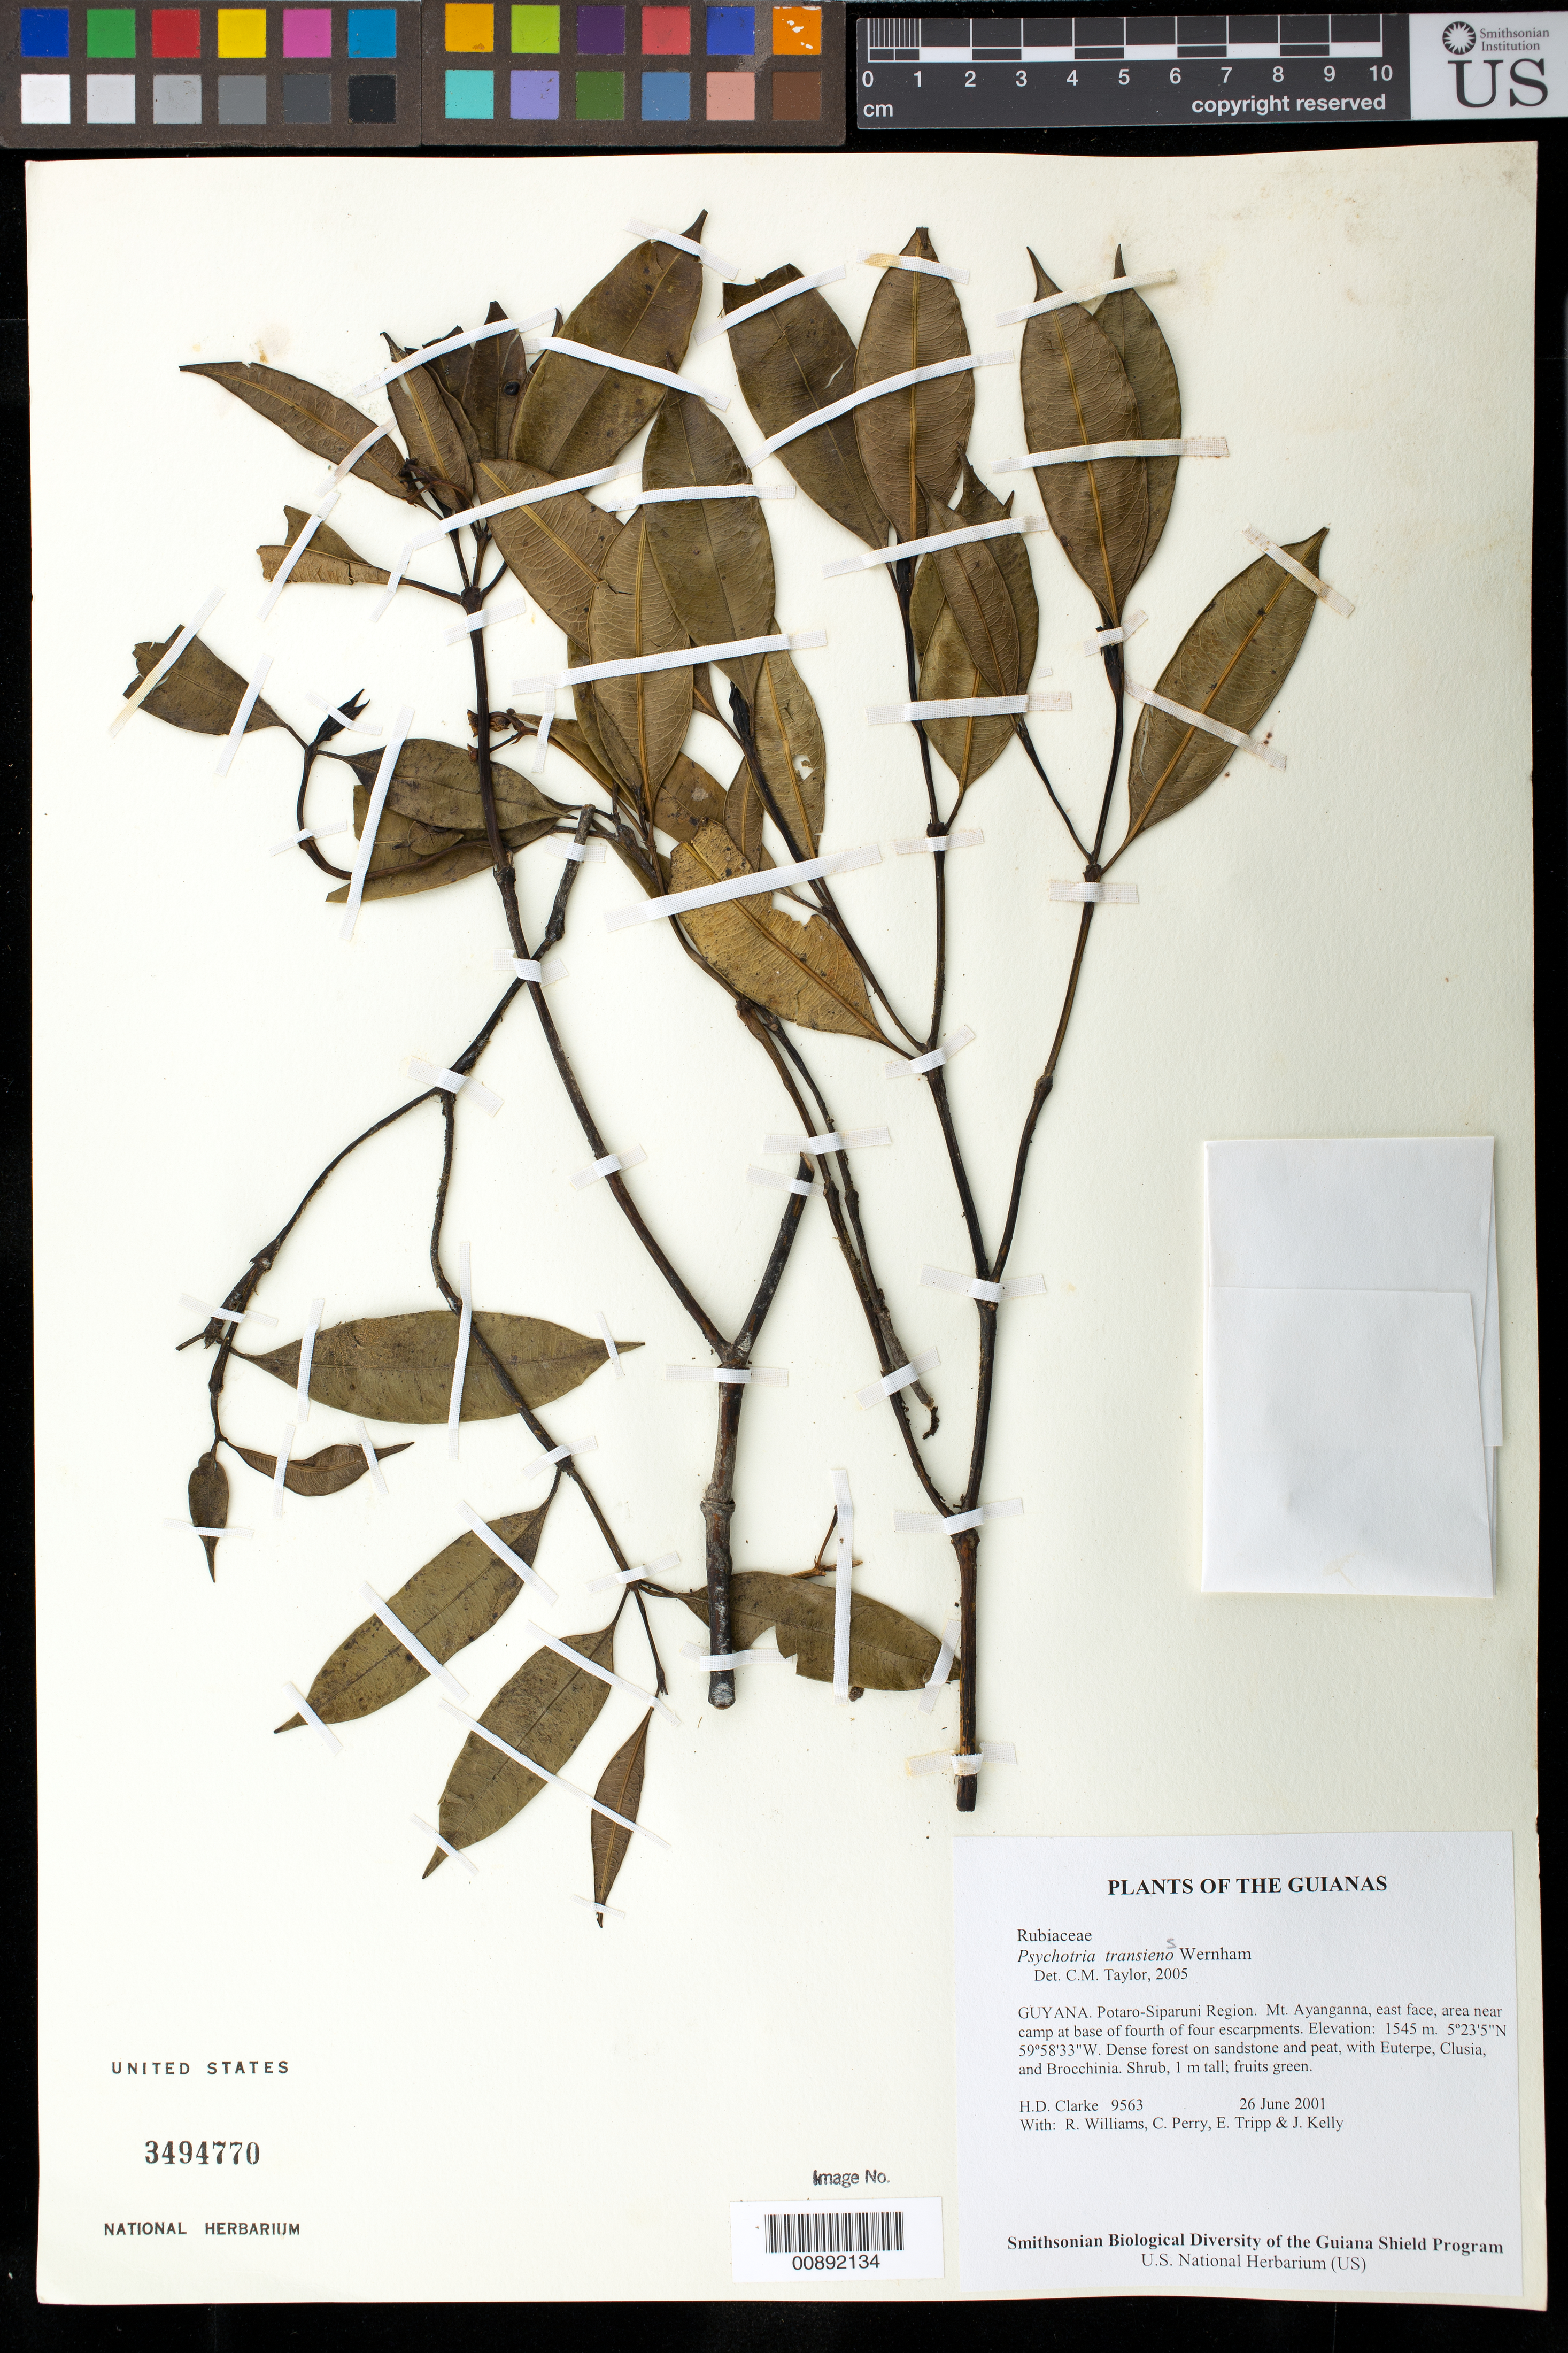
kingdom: Plantae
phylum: Tracheophyta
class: Magnoliopsida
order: Gentianales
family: Rubiaceae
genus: Palicourea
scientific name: Palicourea ernestii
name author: (K. Krause) Delprete & J.H. Kirkbr.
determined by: Kirkbride, J. H., Jr.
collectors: H. D. Clarke, R. Williams, C. Perry, E. Tripp & J. Kelly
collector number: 9563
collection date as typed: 26 June 2001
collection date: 2001-06-26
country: Guyana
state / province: Potaro-Siparuni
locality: Mt. Ayanganna, east face, area near camp at base of fourth of four escarpments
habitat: Dense forest on sandstone and peat, with Euterpe, Clusia, and Brocchinia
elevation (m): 1545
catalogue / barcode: US 3494770